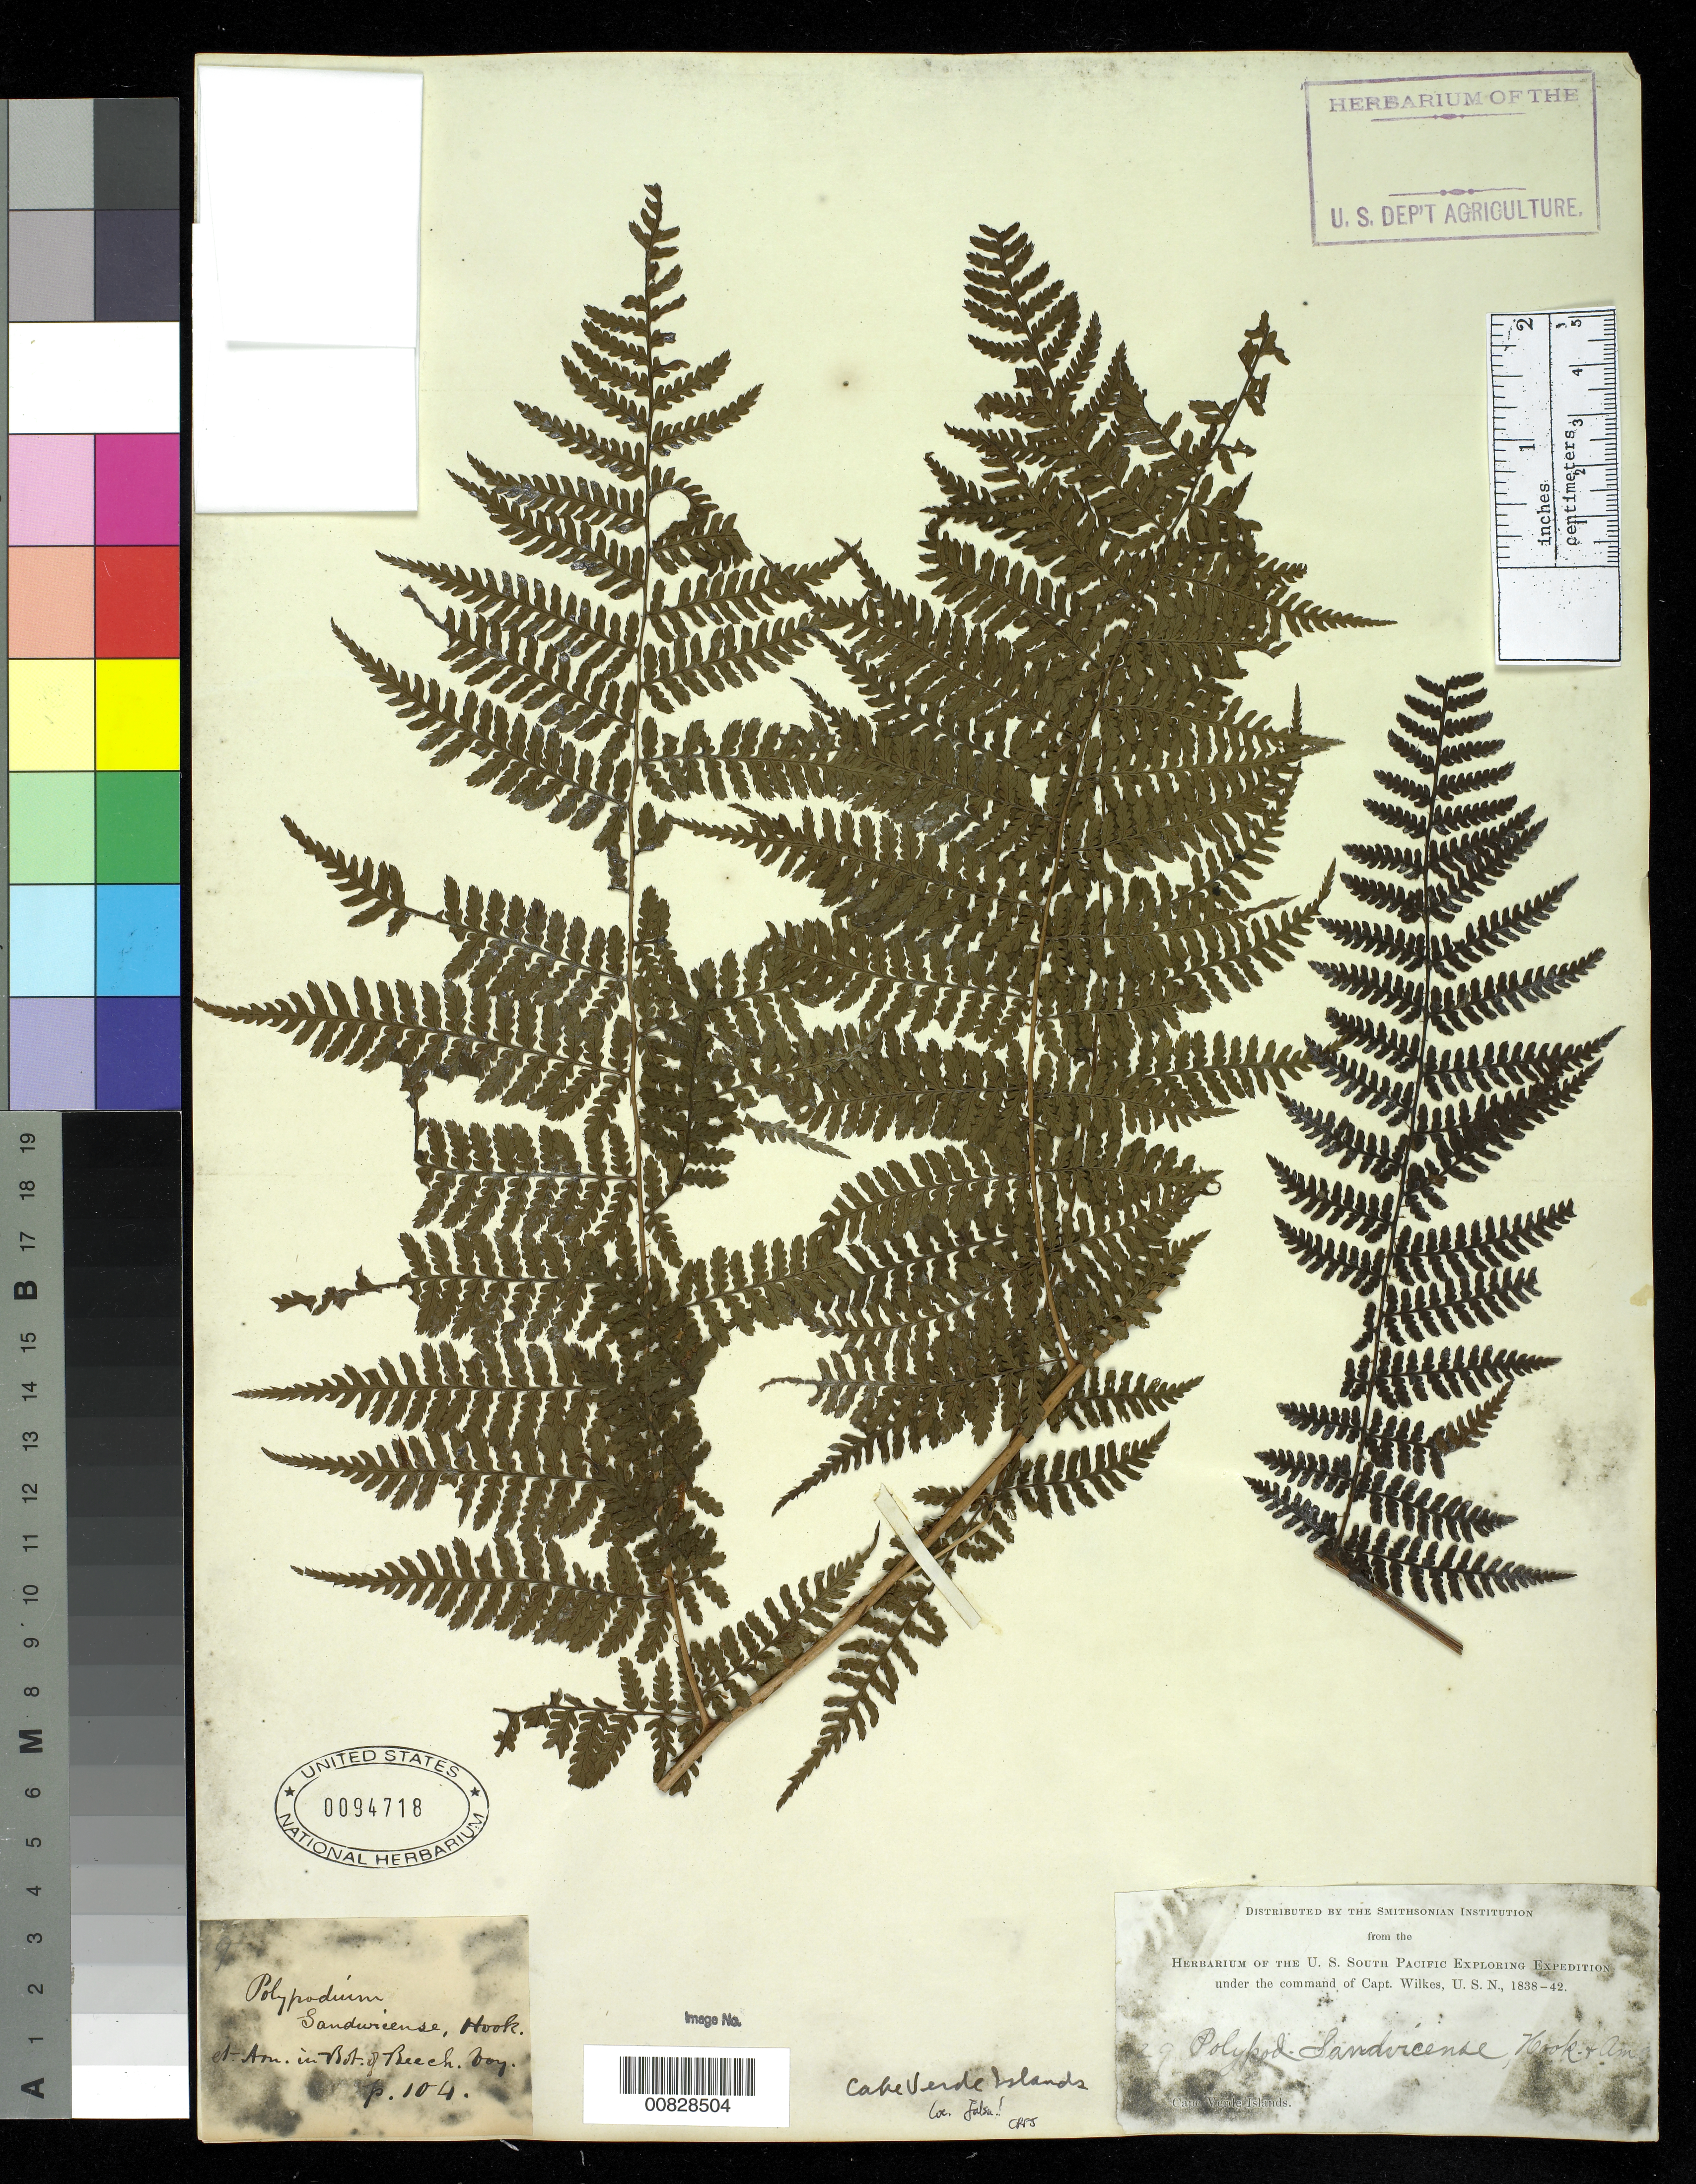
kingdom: Plantae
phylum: Tracheophyta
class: Polypodiopsida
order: Polypodiales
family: Dryopteridaceae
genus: Dryopteris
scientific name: Dryopteris sp.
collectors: Wilkes Explor. Exped.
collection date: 1838/1842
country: Cape Verde Islands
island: Cape Verde Is.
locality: Cape Verde Islands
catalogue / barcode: US 94718